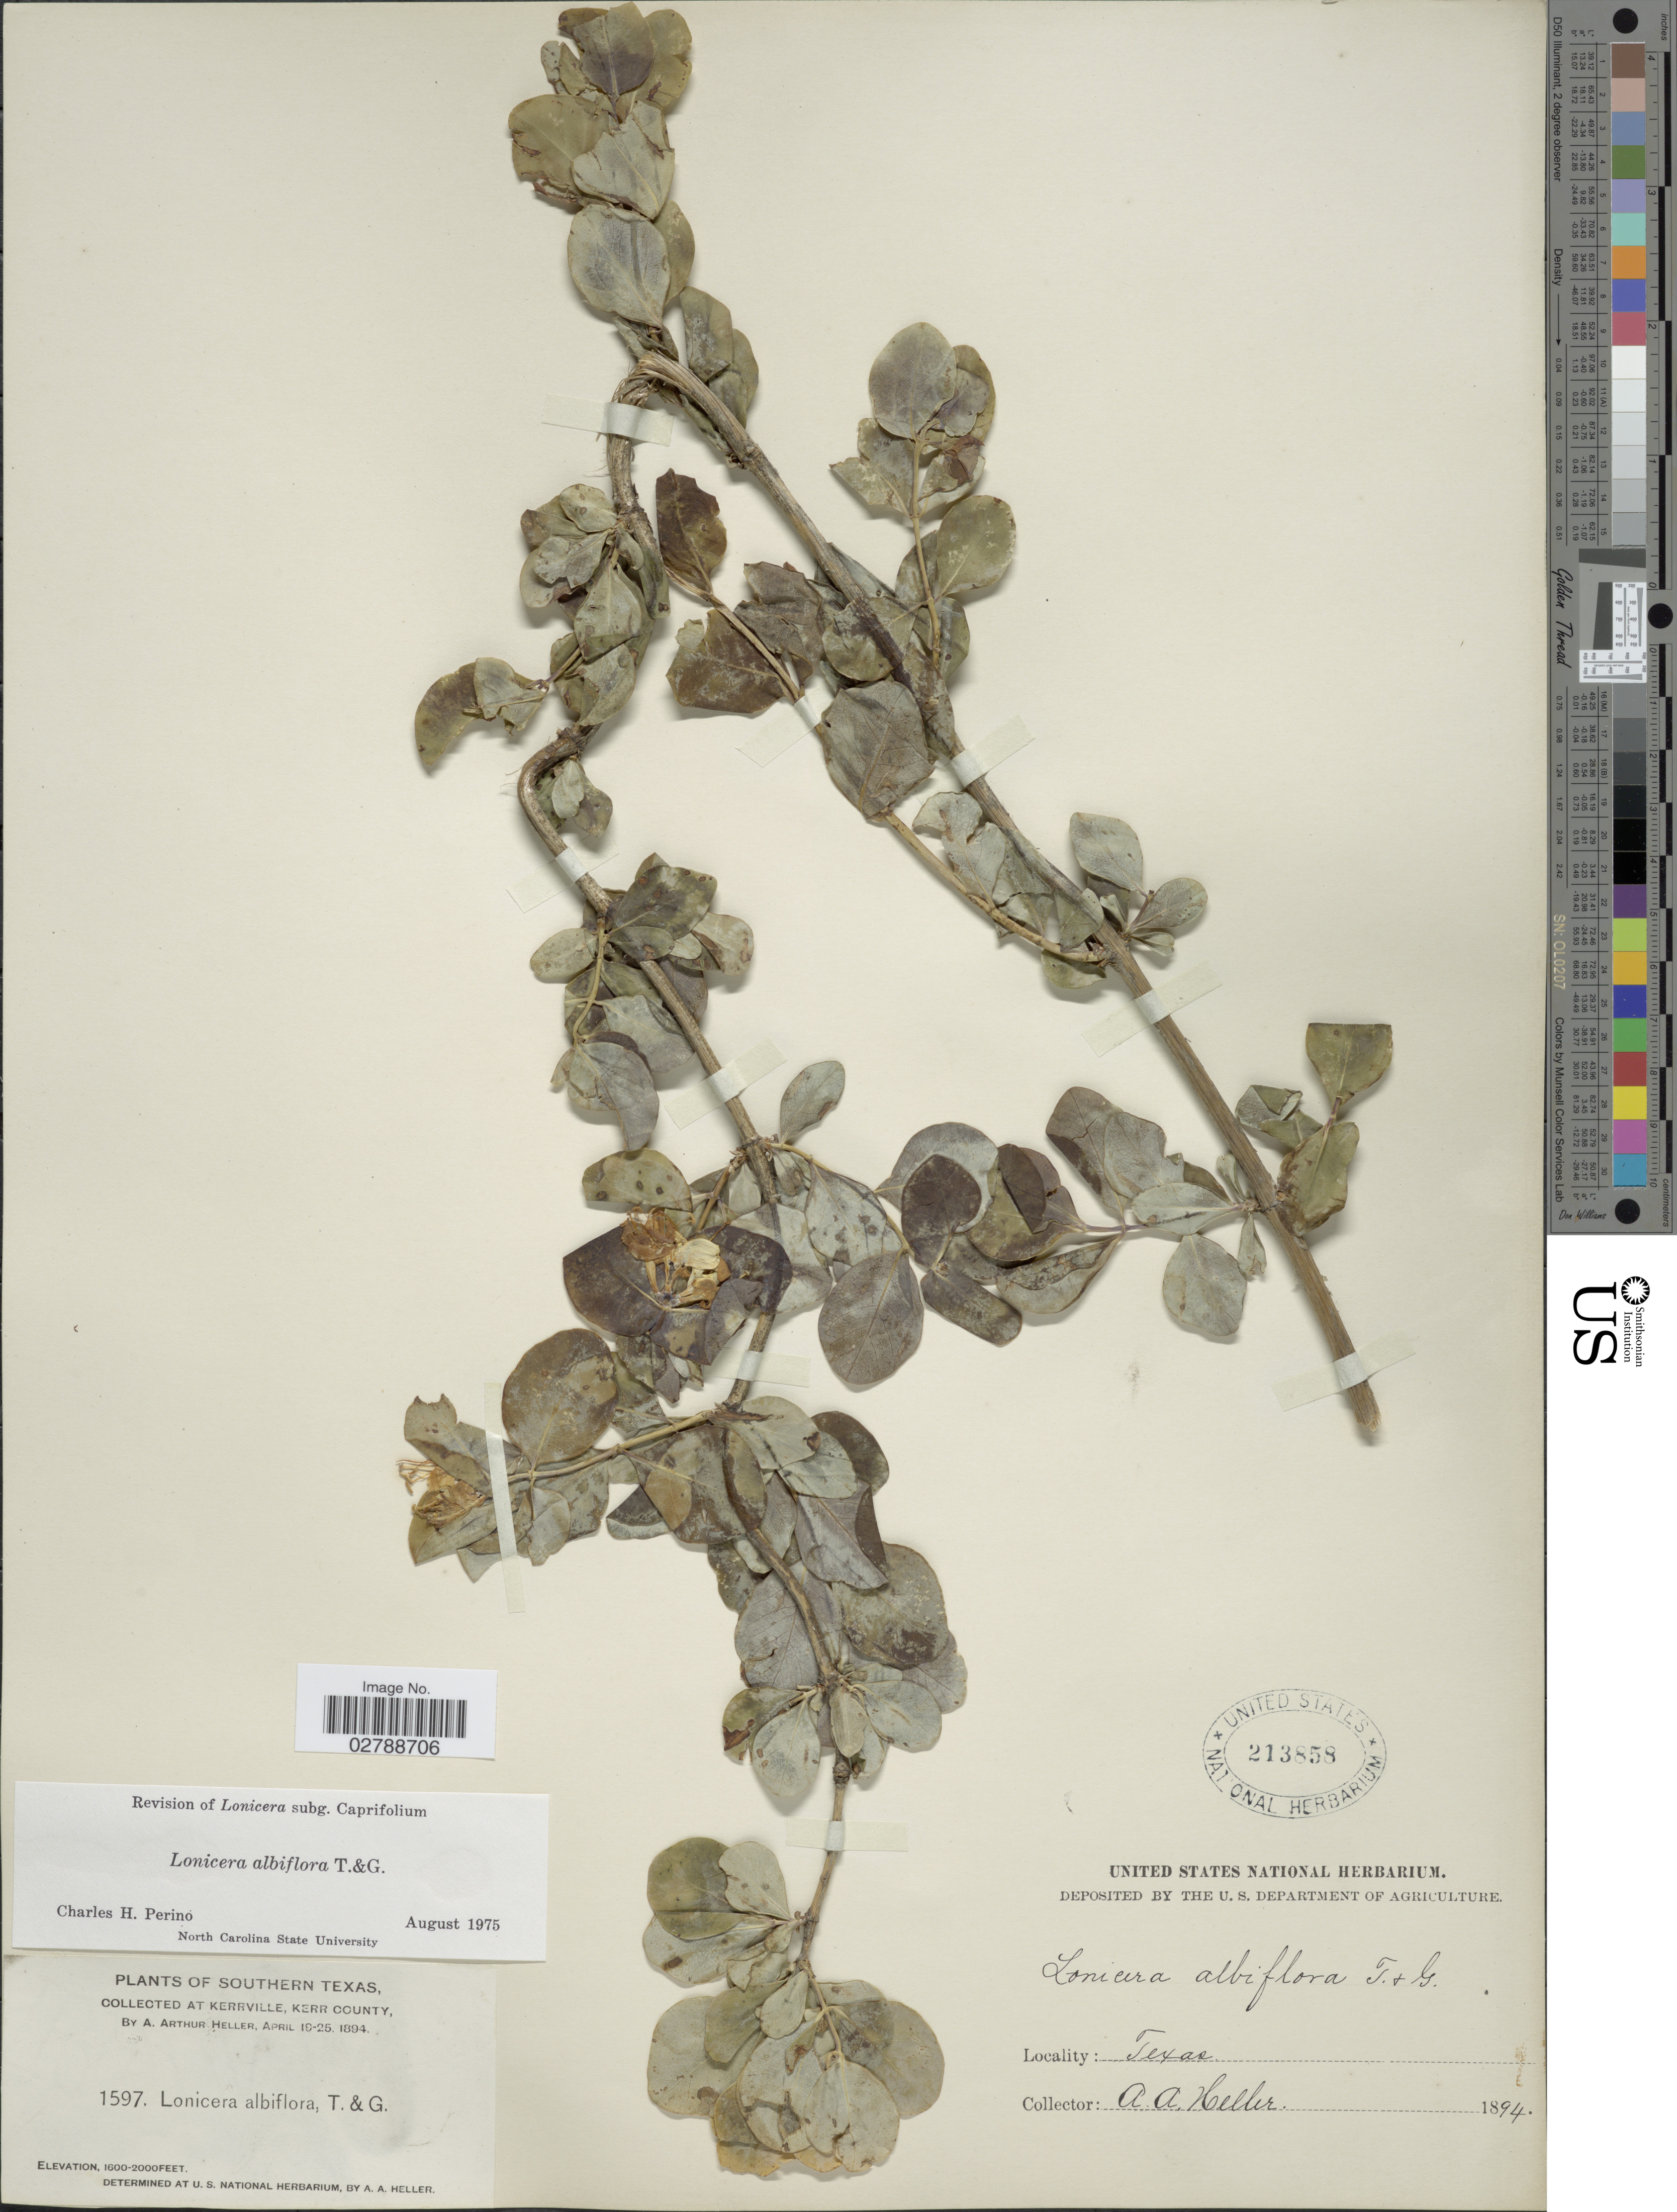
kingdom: Plantae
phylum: Tracheophyta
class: Magnoliopsida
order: Dipsacales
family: Caprifoliaceae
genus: Lonicera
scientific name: Lonicera albiflora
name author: Torr. & A. Gray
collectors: A. A. Heller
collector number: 1597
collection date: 1894-04-19/1894-04-25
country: United States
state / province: Texas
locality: Southern Texas. Kerrville, Kerr County.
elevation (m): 488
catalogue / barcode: US 213858